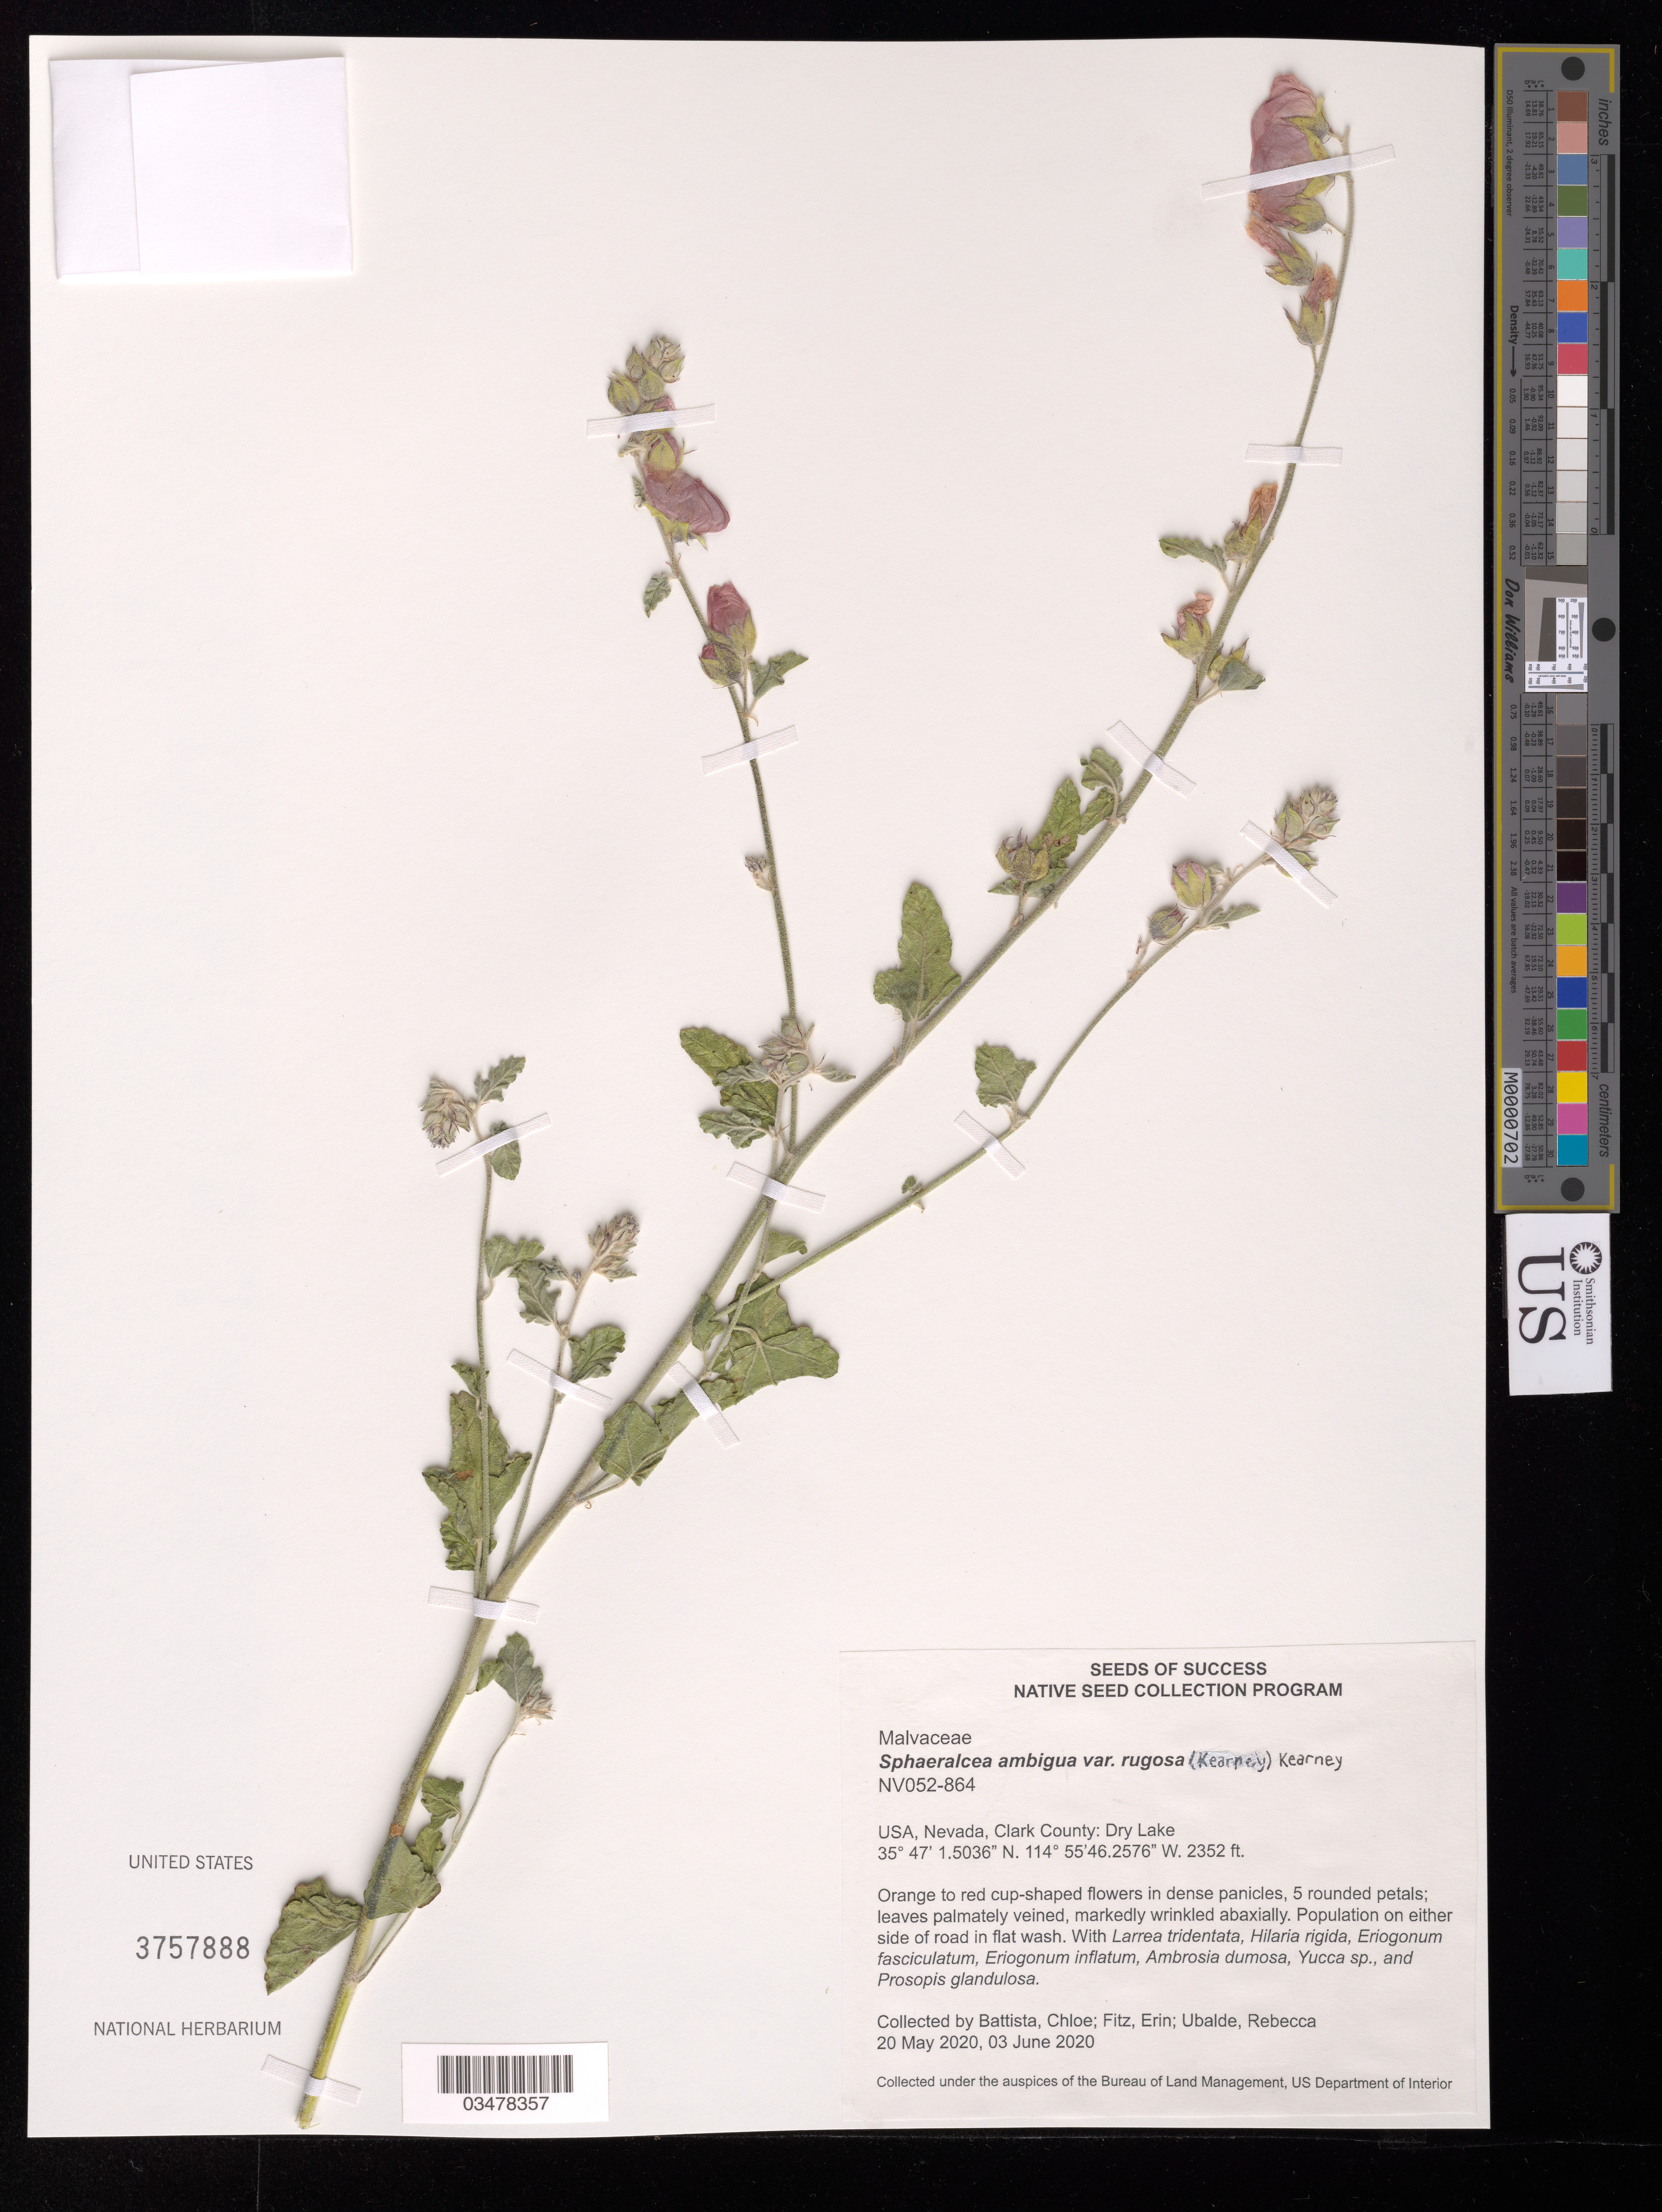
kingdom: Plantae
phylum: Tracheophyta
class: Magnoliopsida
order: Malvales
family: Malvaceae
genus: Sphaeralcea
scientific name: Sphaeralcea ambigua var. rugosa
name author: Kearney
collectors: C. Battista, E. Fitz & R. Ubalde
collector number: NV052-864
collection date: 2020-05-20,2020-06-03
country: United States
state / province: Nevada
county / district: Clark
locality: Dry Lake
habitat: Road in flat wash. With Larrea tridentata, Hilaria rigida, Ambrosia dumosa, Yucca sp., etc.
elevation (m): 717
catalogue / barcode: US 3757888